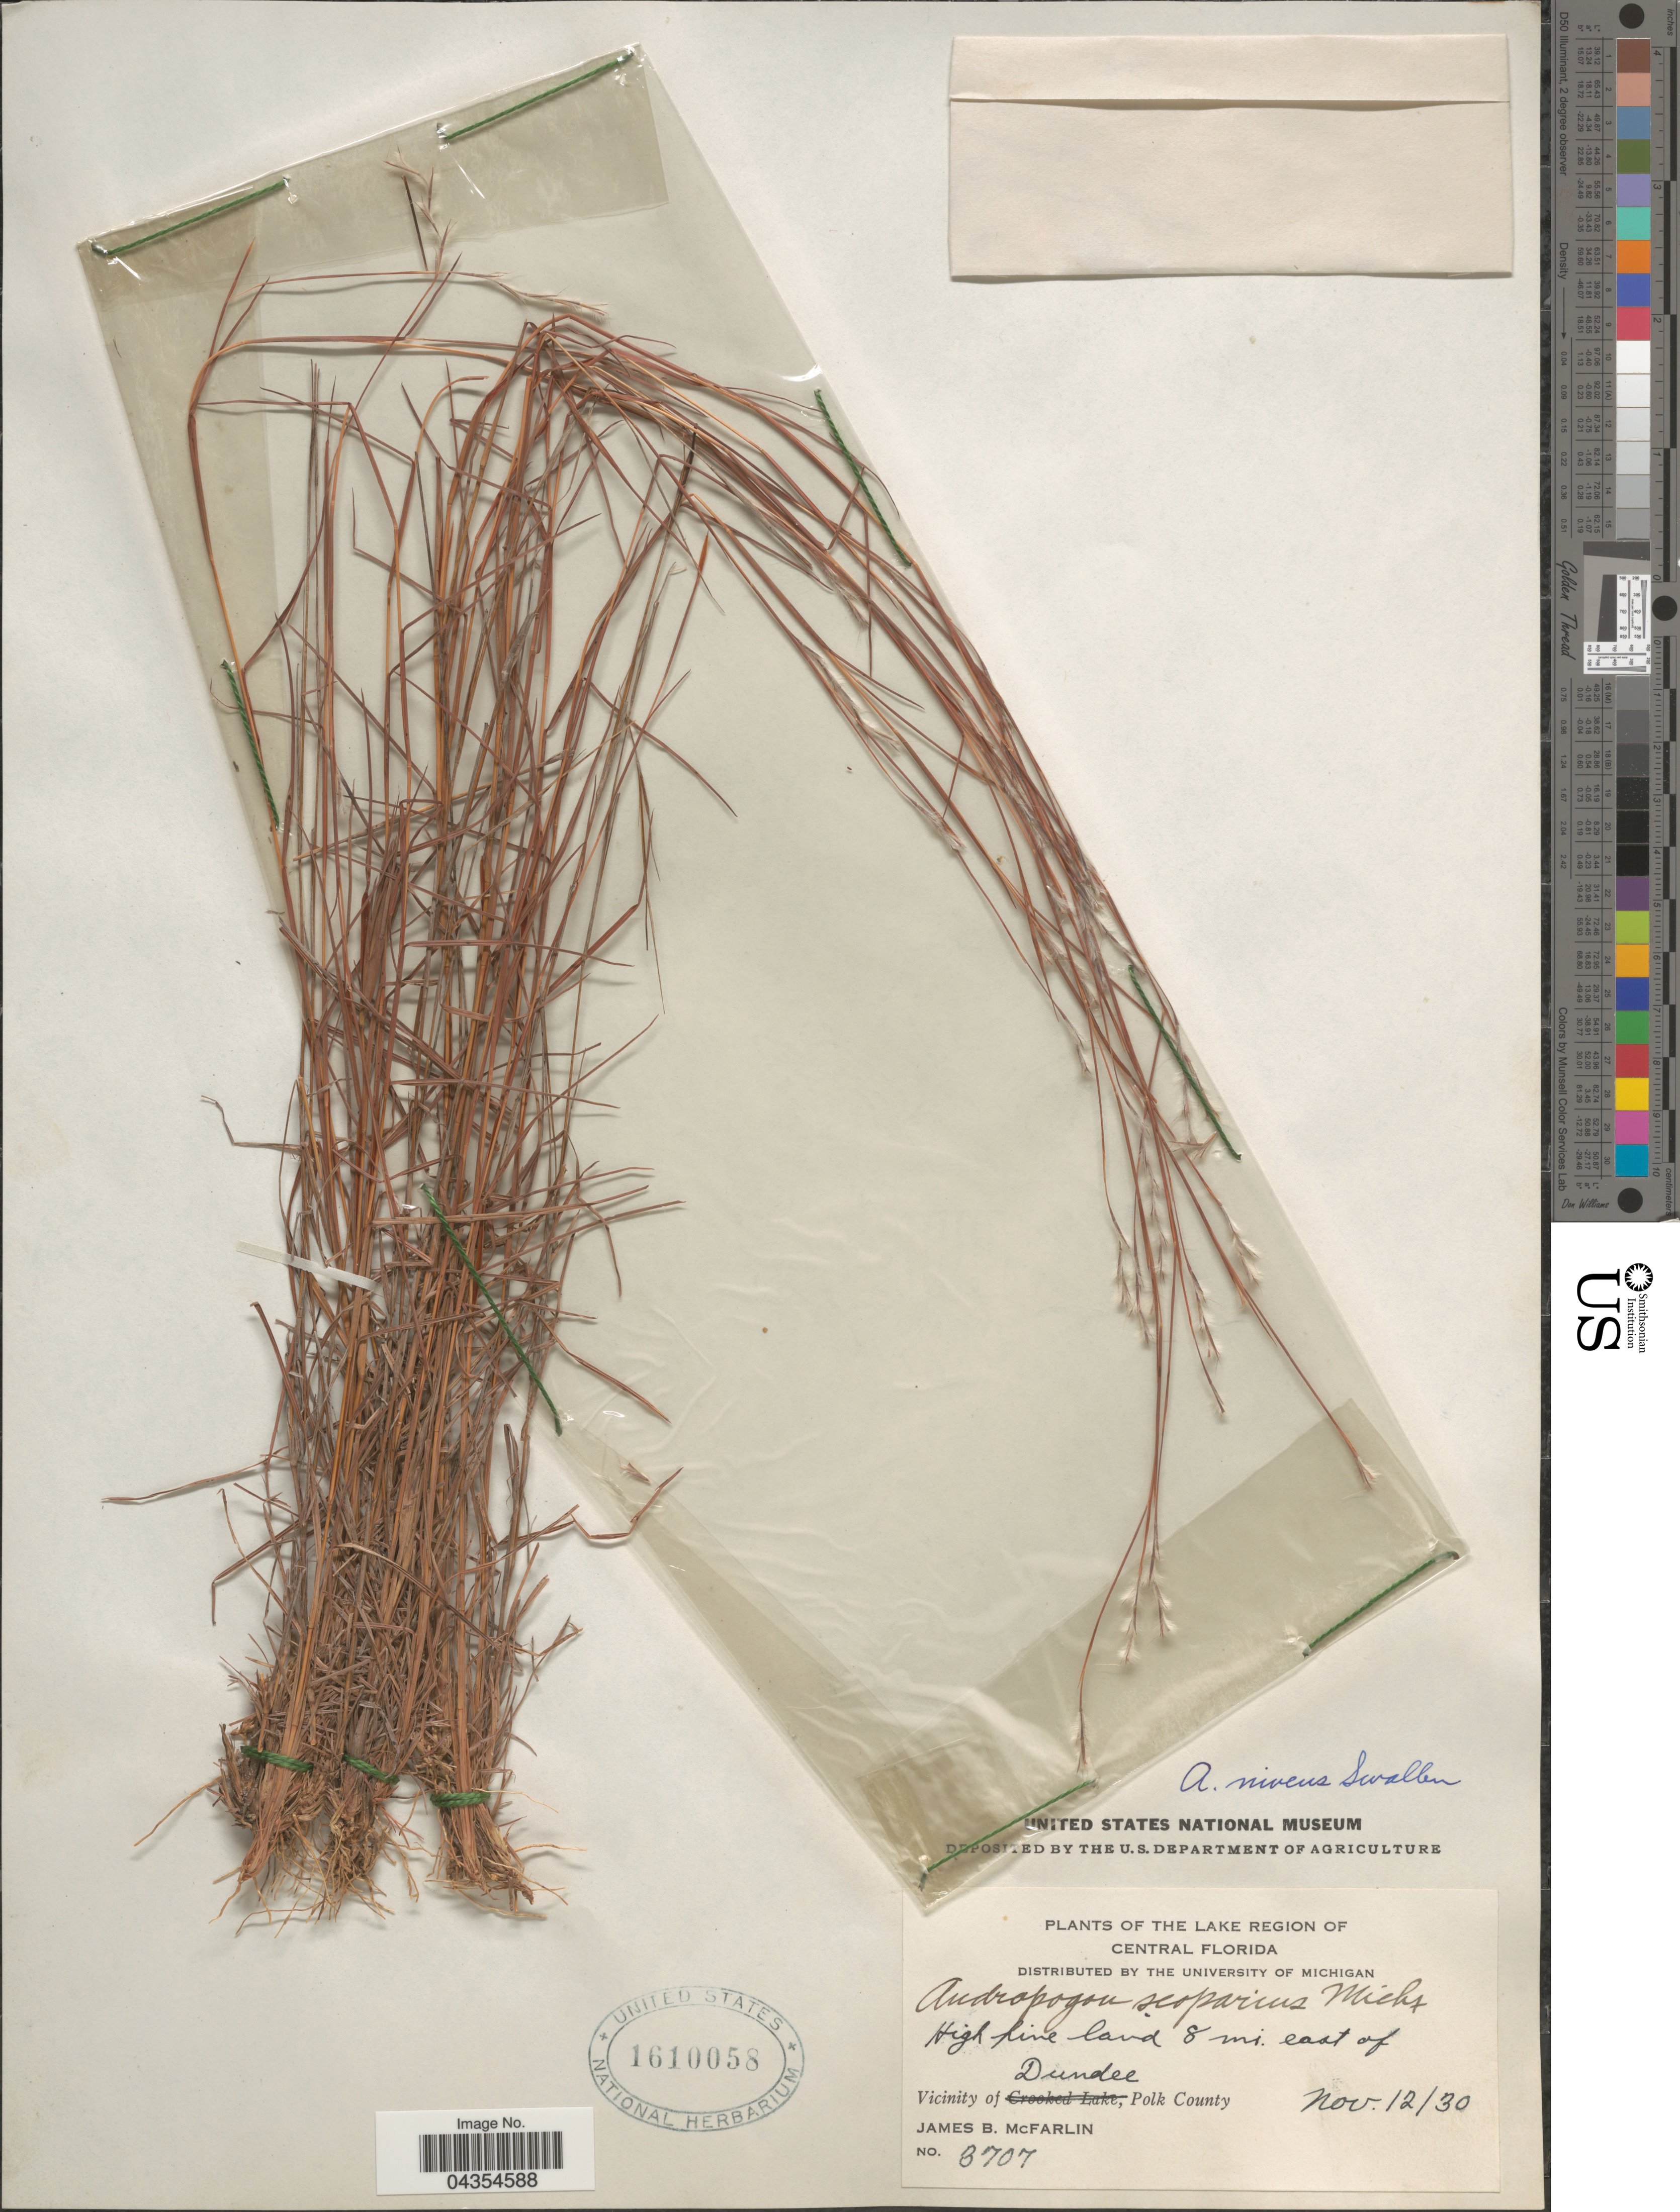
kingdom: Plantae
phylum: Tracheophyta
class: Liliopsida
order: Poales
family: Poaceae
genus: Schizachyrium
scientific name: Schizachyrium niveum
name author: (Swallen) Gould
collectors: J. McFarlin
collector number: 3707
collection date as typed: Transcribed d/m/y: 12/11/30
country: United States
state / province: Florida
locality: The Lake Region of Central Florida. High pine land 8 mi. east of Vicinity of Dundee, Polk County.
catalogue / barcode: US 1610058